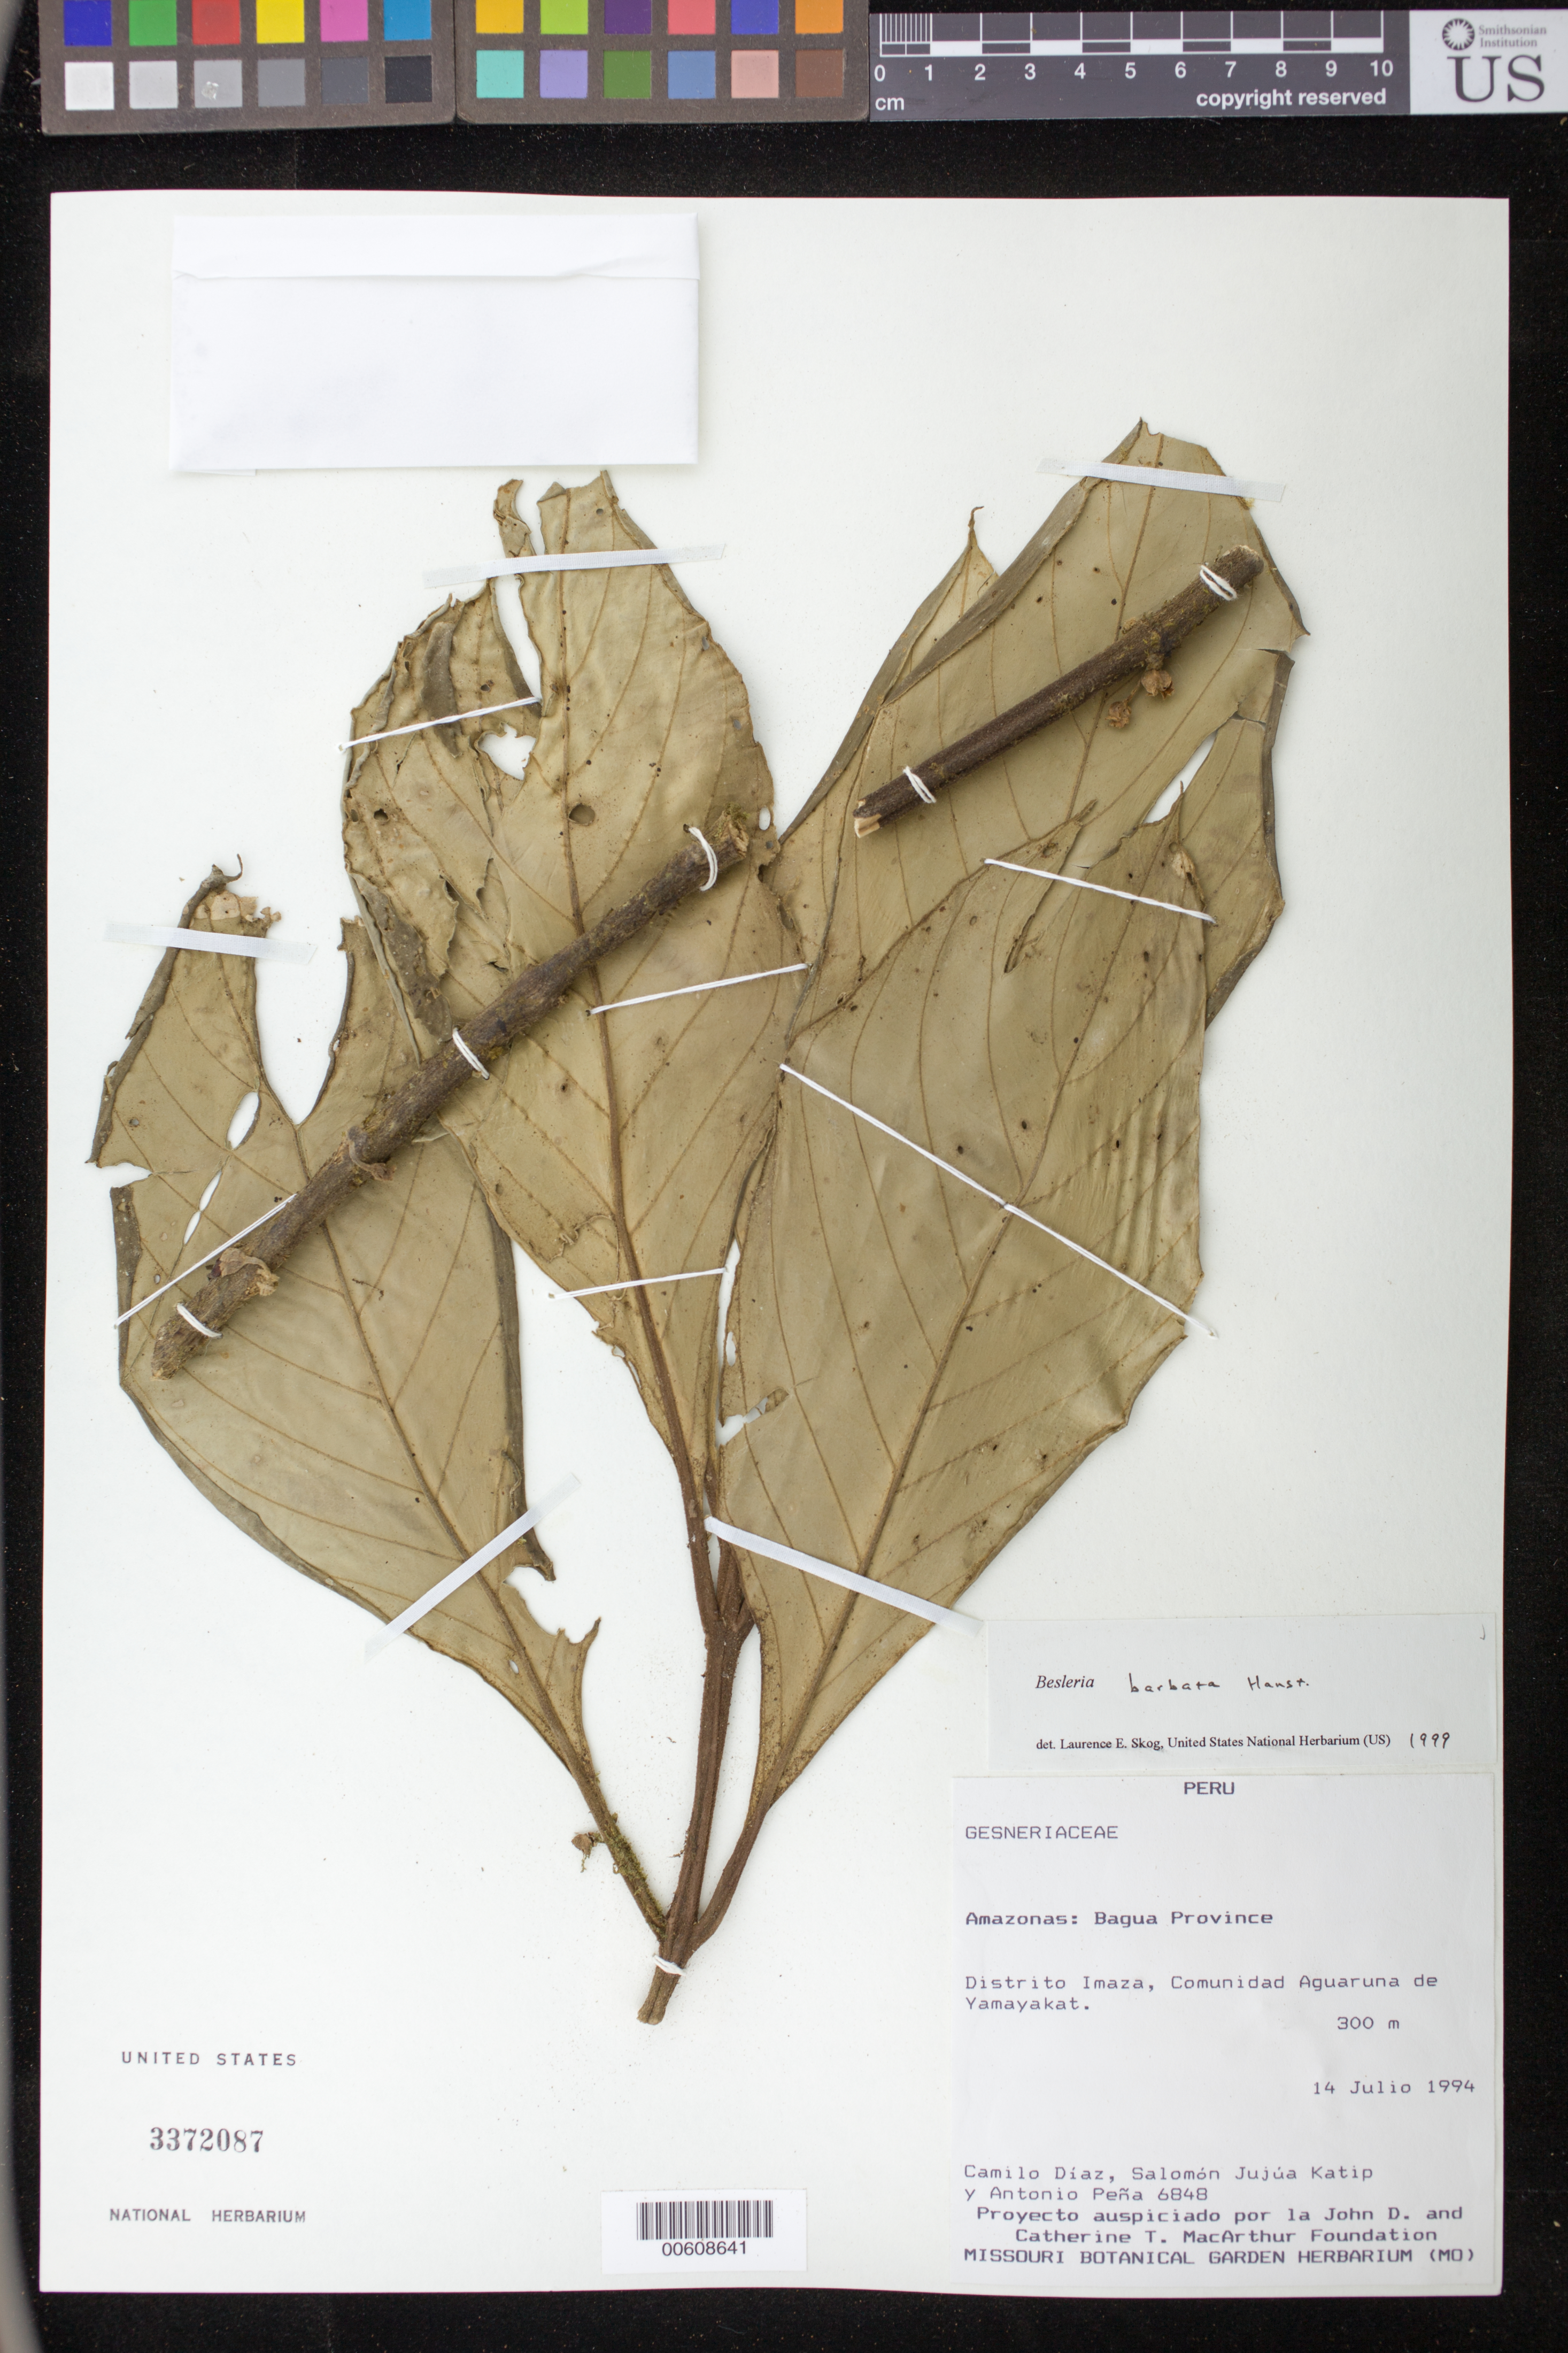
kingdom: Plantae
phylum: Tracheophyta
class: Magnoliopsida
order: Lamiales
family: Gesneriaceae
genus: Besleria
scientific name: Besleria barbata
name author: (Poepp.) Hanst.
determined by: Skog, Laurence E.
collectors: C. Díaz S., S. Jujúa Katip & A. Peña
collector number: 6848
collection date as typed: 14 Jul 1994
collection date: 1994-07-14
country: Peru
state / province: Amazonas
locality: Prov. Bagua; Dtto. Imaza, comunidad Aguaruna de Yamayakat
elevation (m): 300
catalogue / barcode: US 3372087